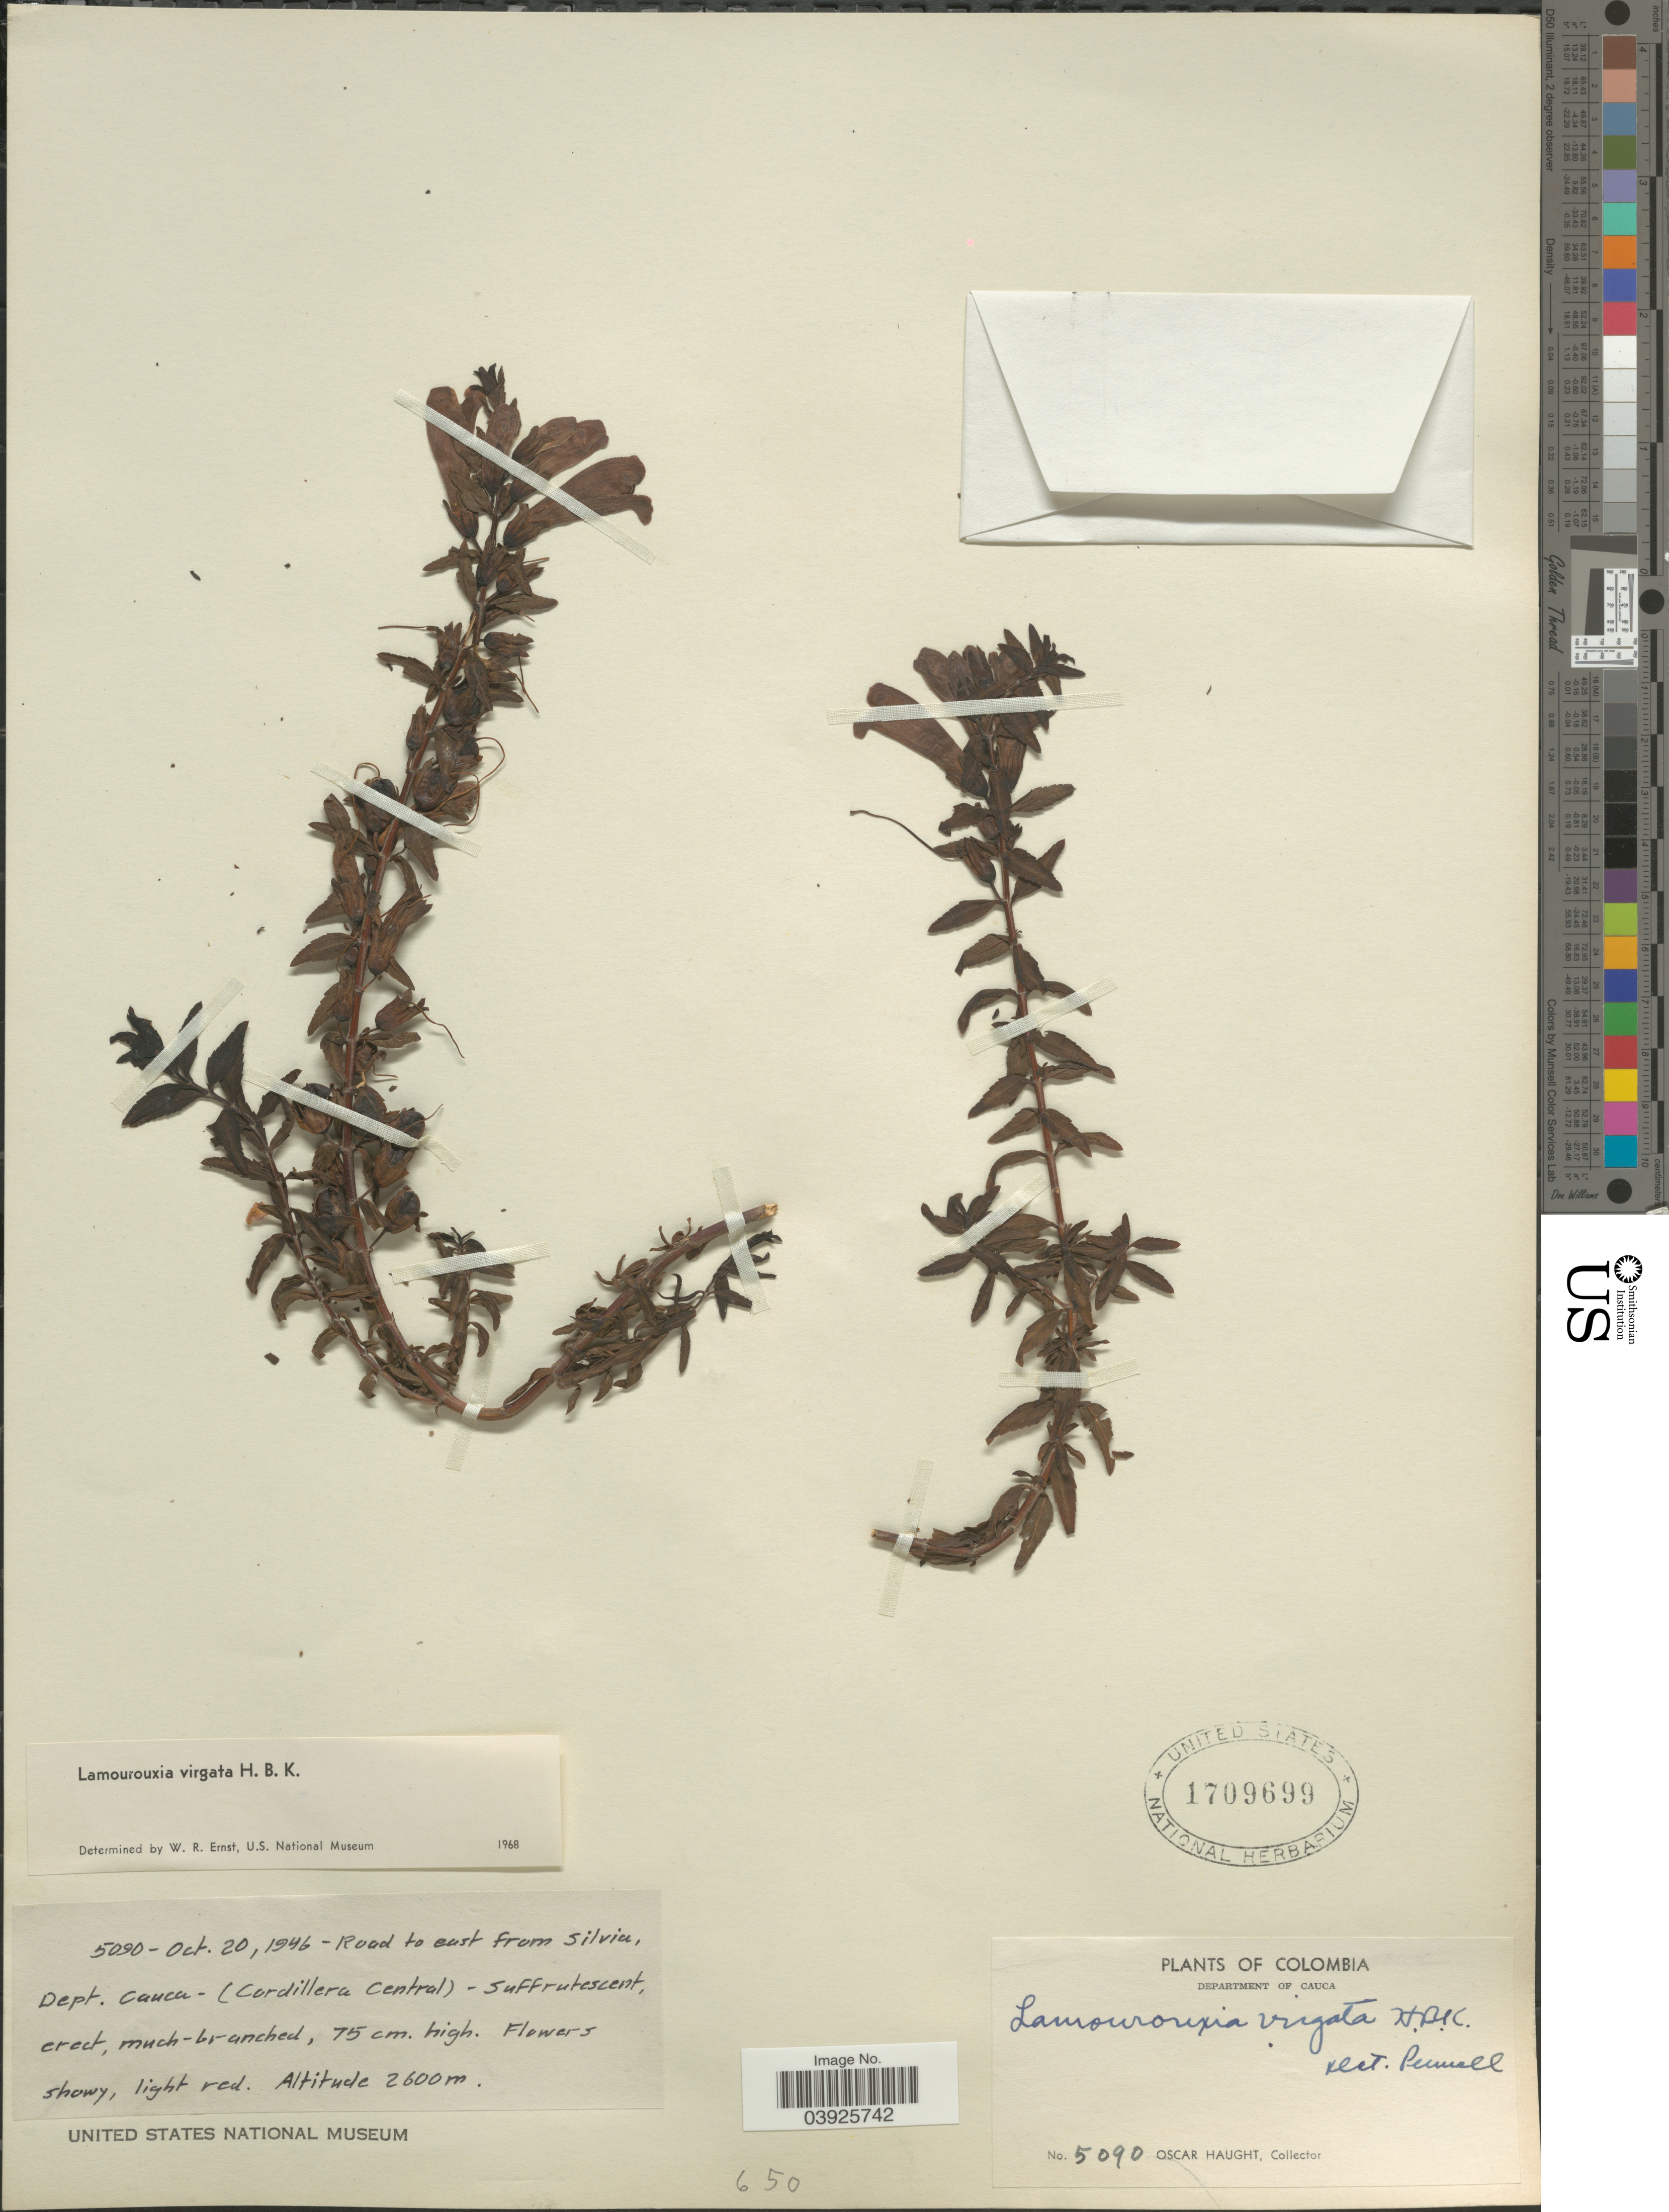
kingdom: Plantae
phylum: Tracheophyta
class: Magnoliopsida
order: Lamiales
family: Orobanchaceae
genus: Lamourouxia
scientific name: Lamourouxia virgata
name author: Kunth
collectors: O. L. Haught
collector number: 5090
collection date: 1946-10-20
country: Colombia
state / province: Cauca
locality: Department of Cauca. Road to east from Silvia, Dept. Cauca - (Cordillera Central).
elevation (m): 2600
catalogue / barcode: US 1709699